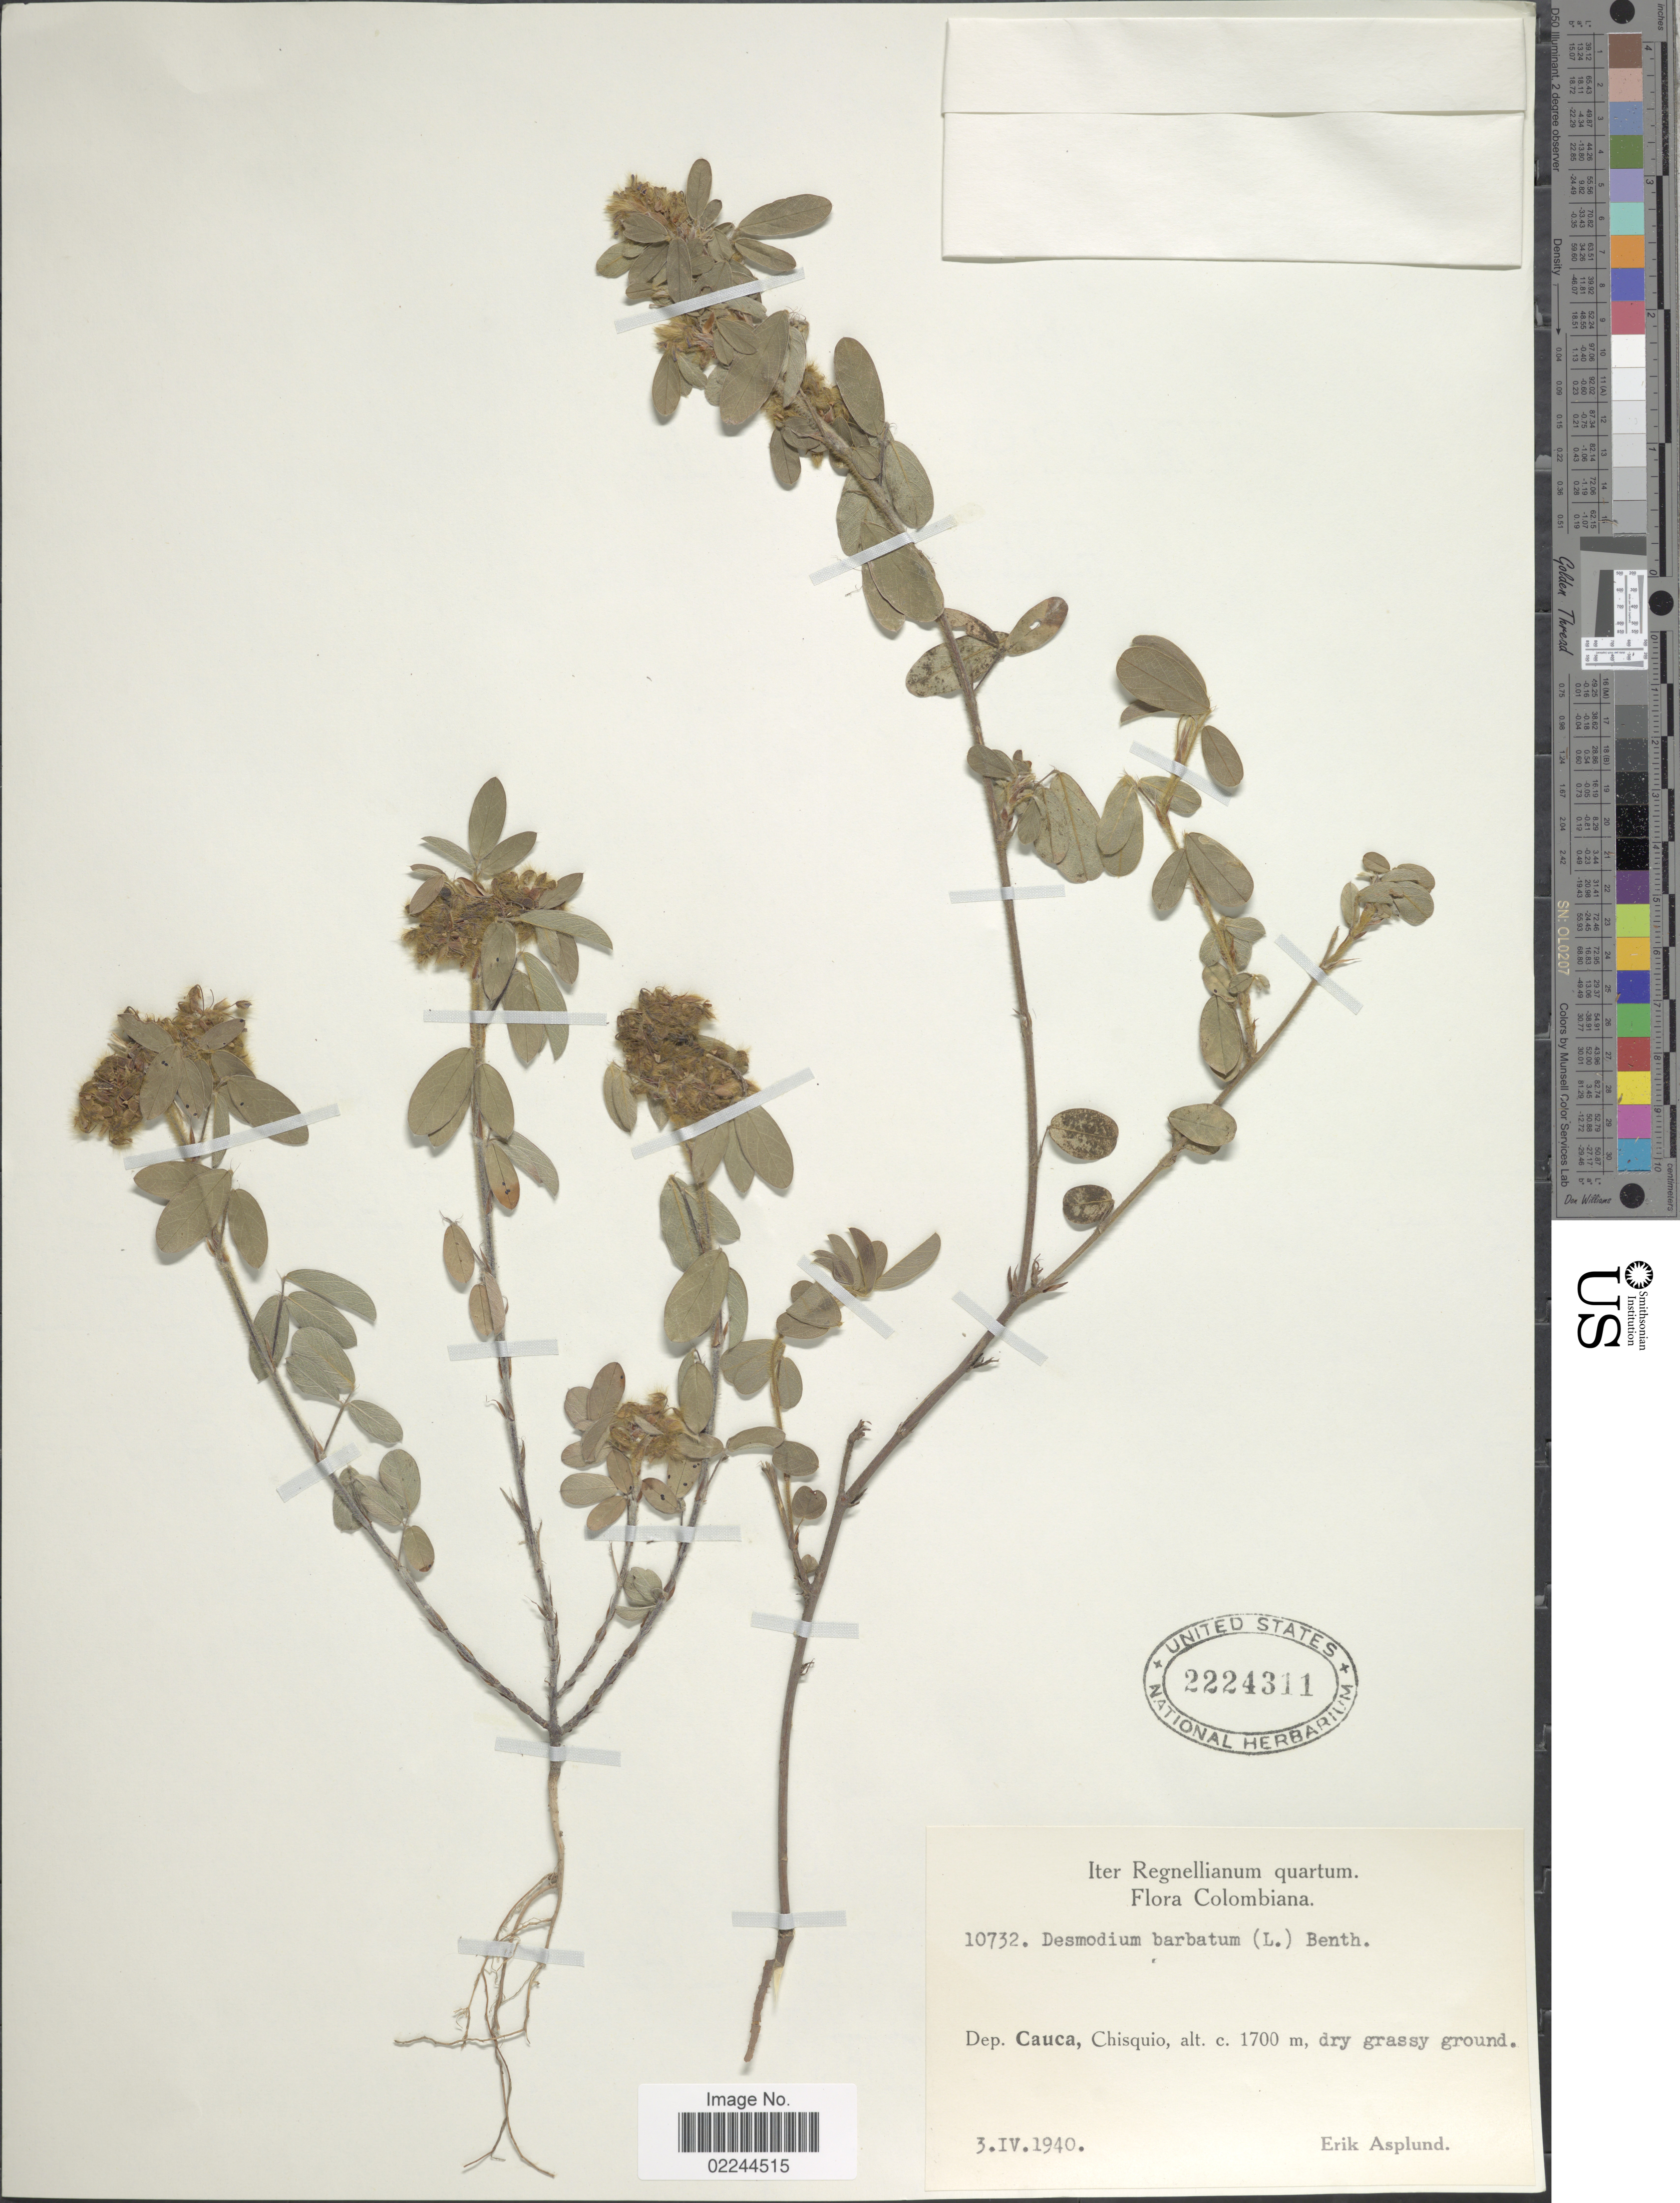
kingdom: Plantae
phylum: Tracheophyta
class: Magnoliopsida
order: Fabales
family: Fabaceae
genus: Grona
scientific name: Grona barbata var. barbata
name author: (L.) H. Ohashi & K. Ohashi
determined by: Strong, Mark T., (BOT), Smithsonian Institution - National Museum of Natural History (UNITED STATES)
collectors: E. Asplund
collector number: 10732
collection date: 1940-04-03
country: Colombia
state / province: Cauca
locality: Chisquio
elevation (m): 1700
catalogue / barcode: US 2224311